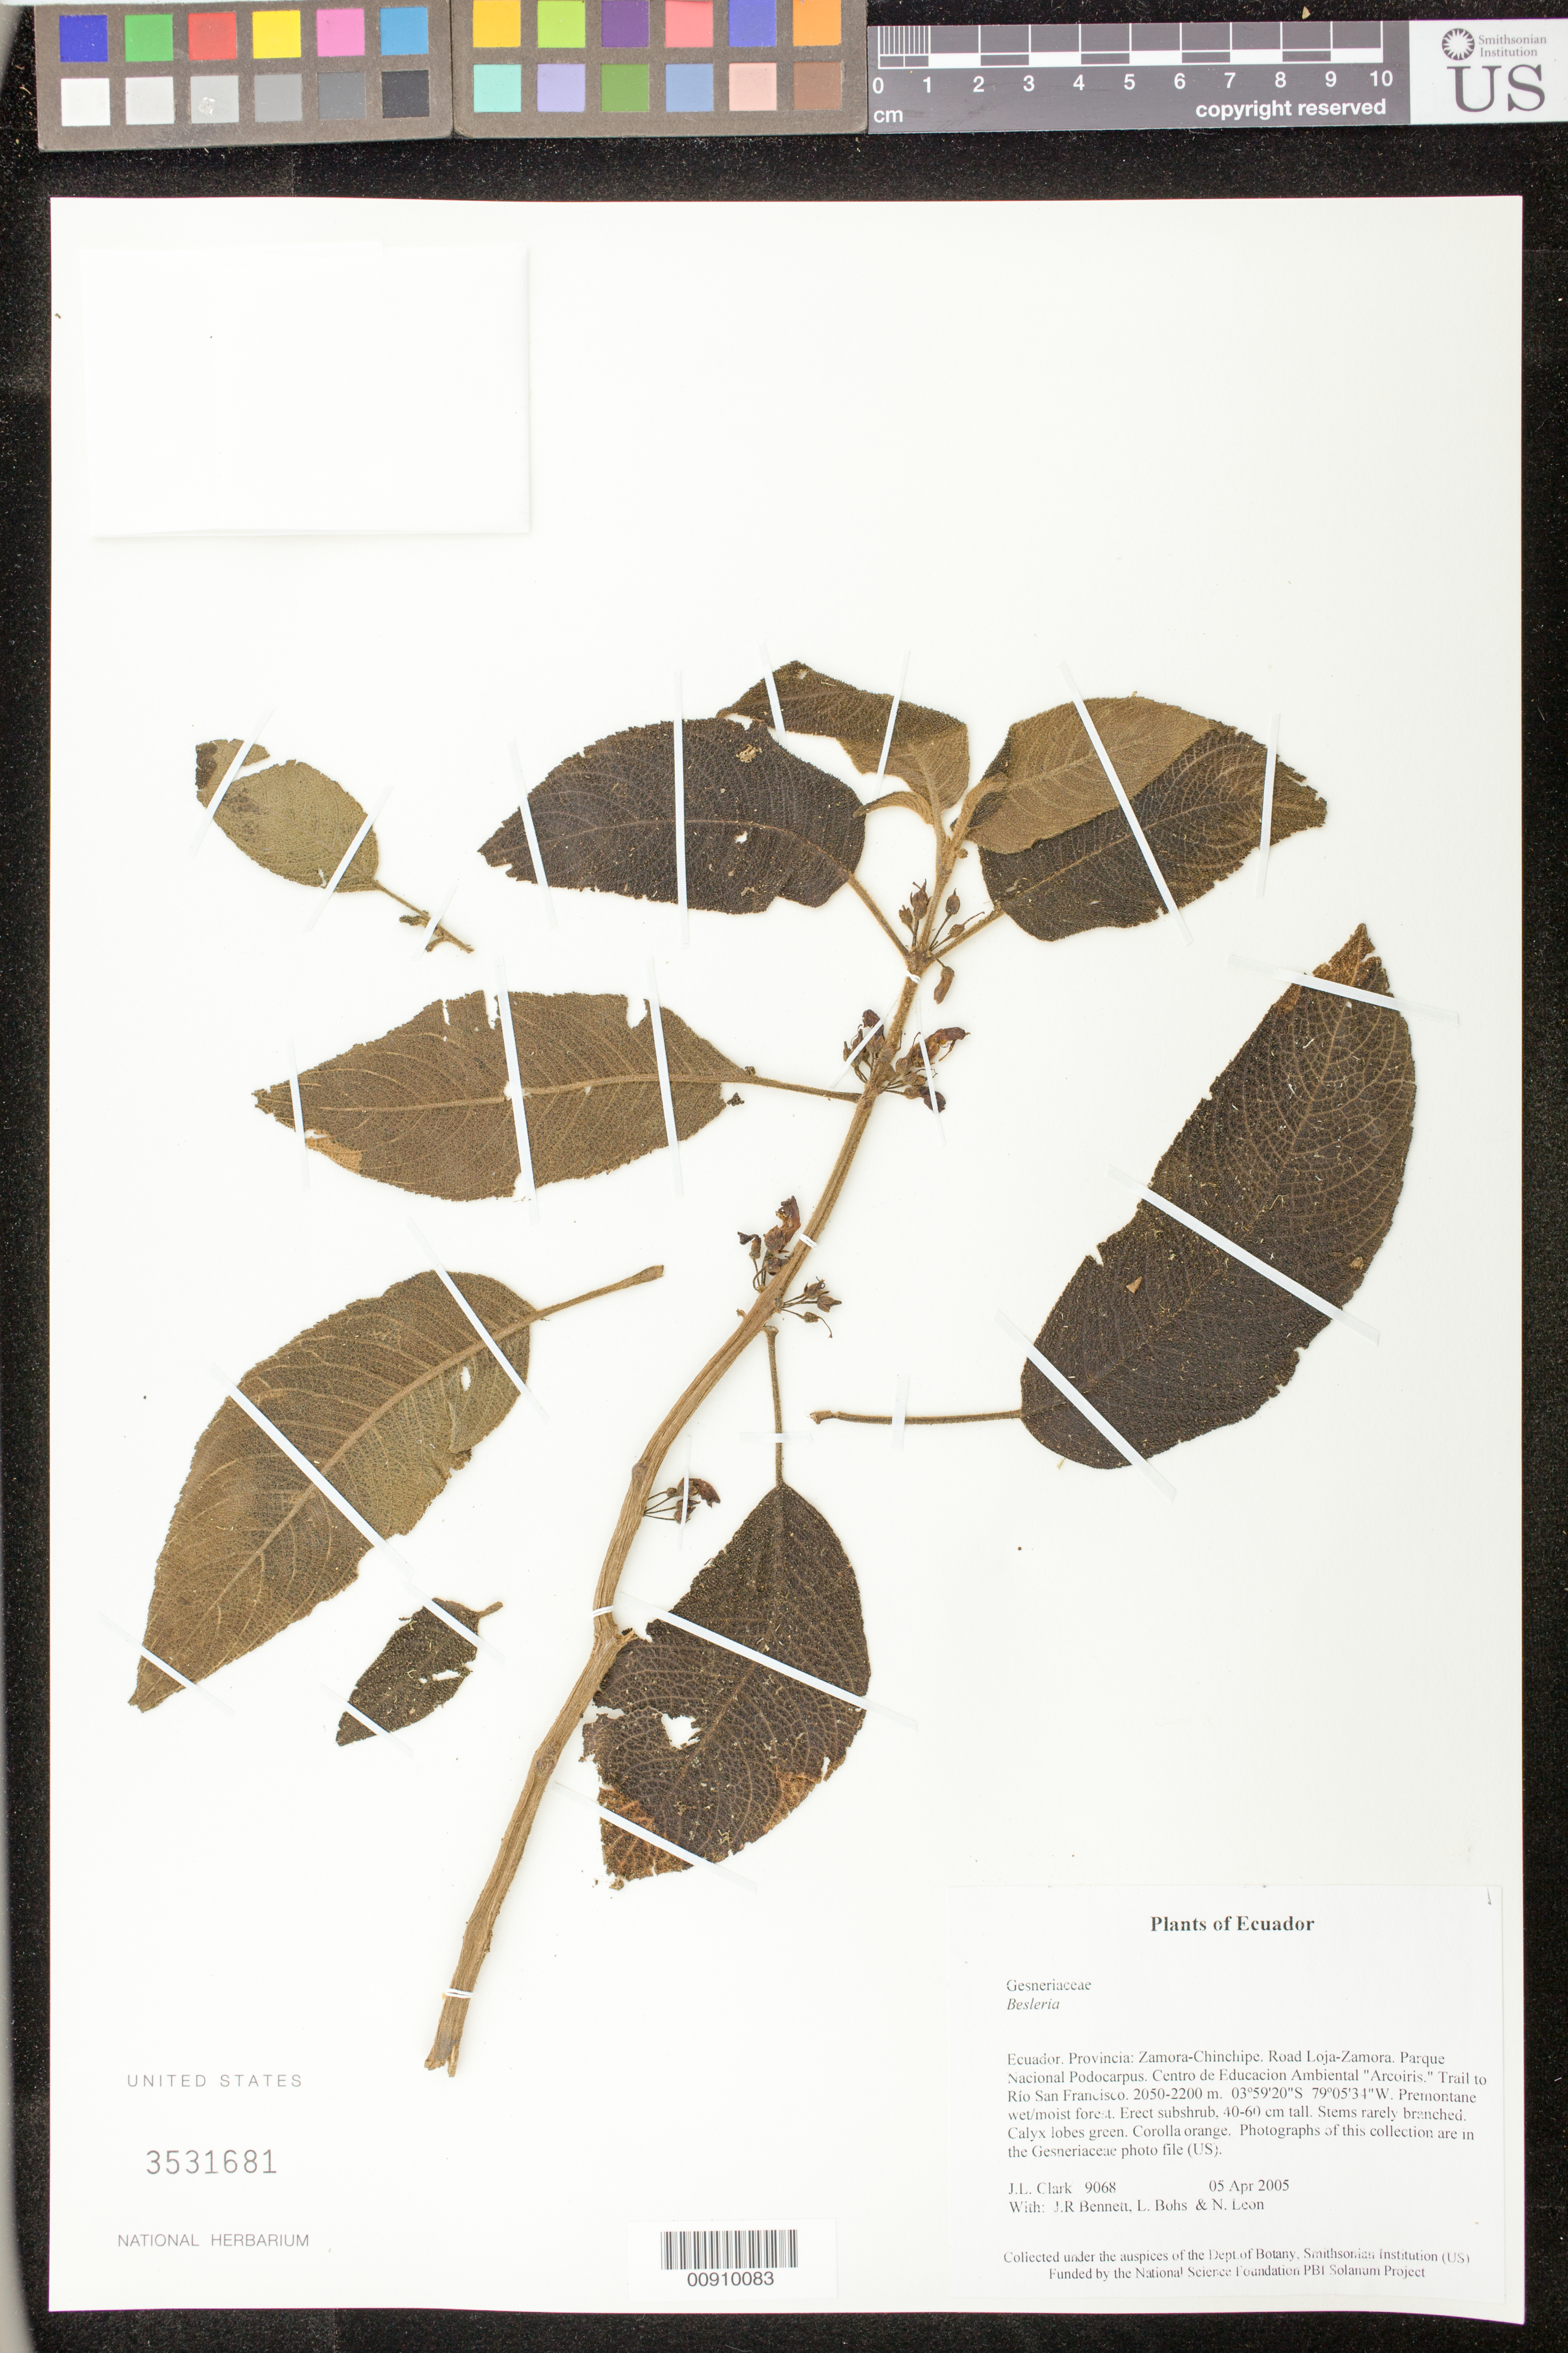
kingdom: Plantae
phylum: Tracheophyta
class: Magnoliopsida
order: Lamiales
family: Gesneriaceae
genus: Besleria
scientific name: Besleria sp.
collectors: J. L. Clark, J. R. Bennett, L. A. Bohs & N. Leon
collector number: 9068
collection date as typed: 05 Apr 2005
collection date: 2005-04-05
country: Ecuador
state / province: Zamora-Chinchipe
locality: Road Loja-Zamora. Parque Nacional Podocarpus. Centro de Educacion Ambiental "Arcoiris." Trail to Río San Francisco.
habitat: Premontane wet/moist forest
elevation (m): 2050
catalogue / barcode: US 3531681